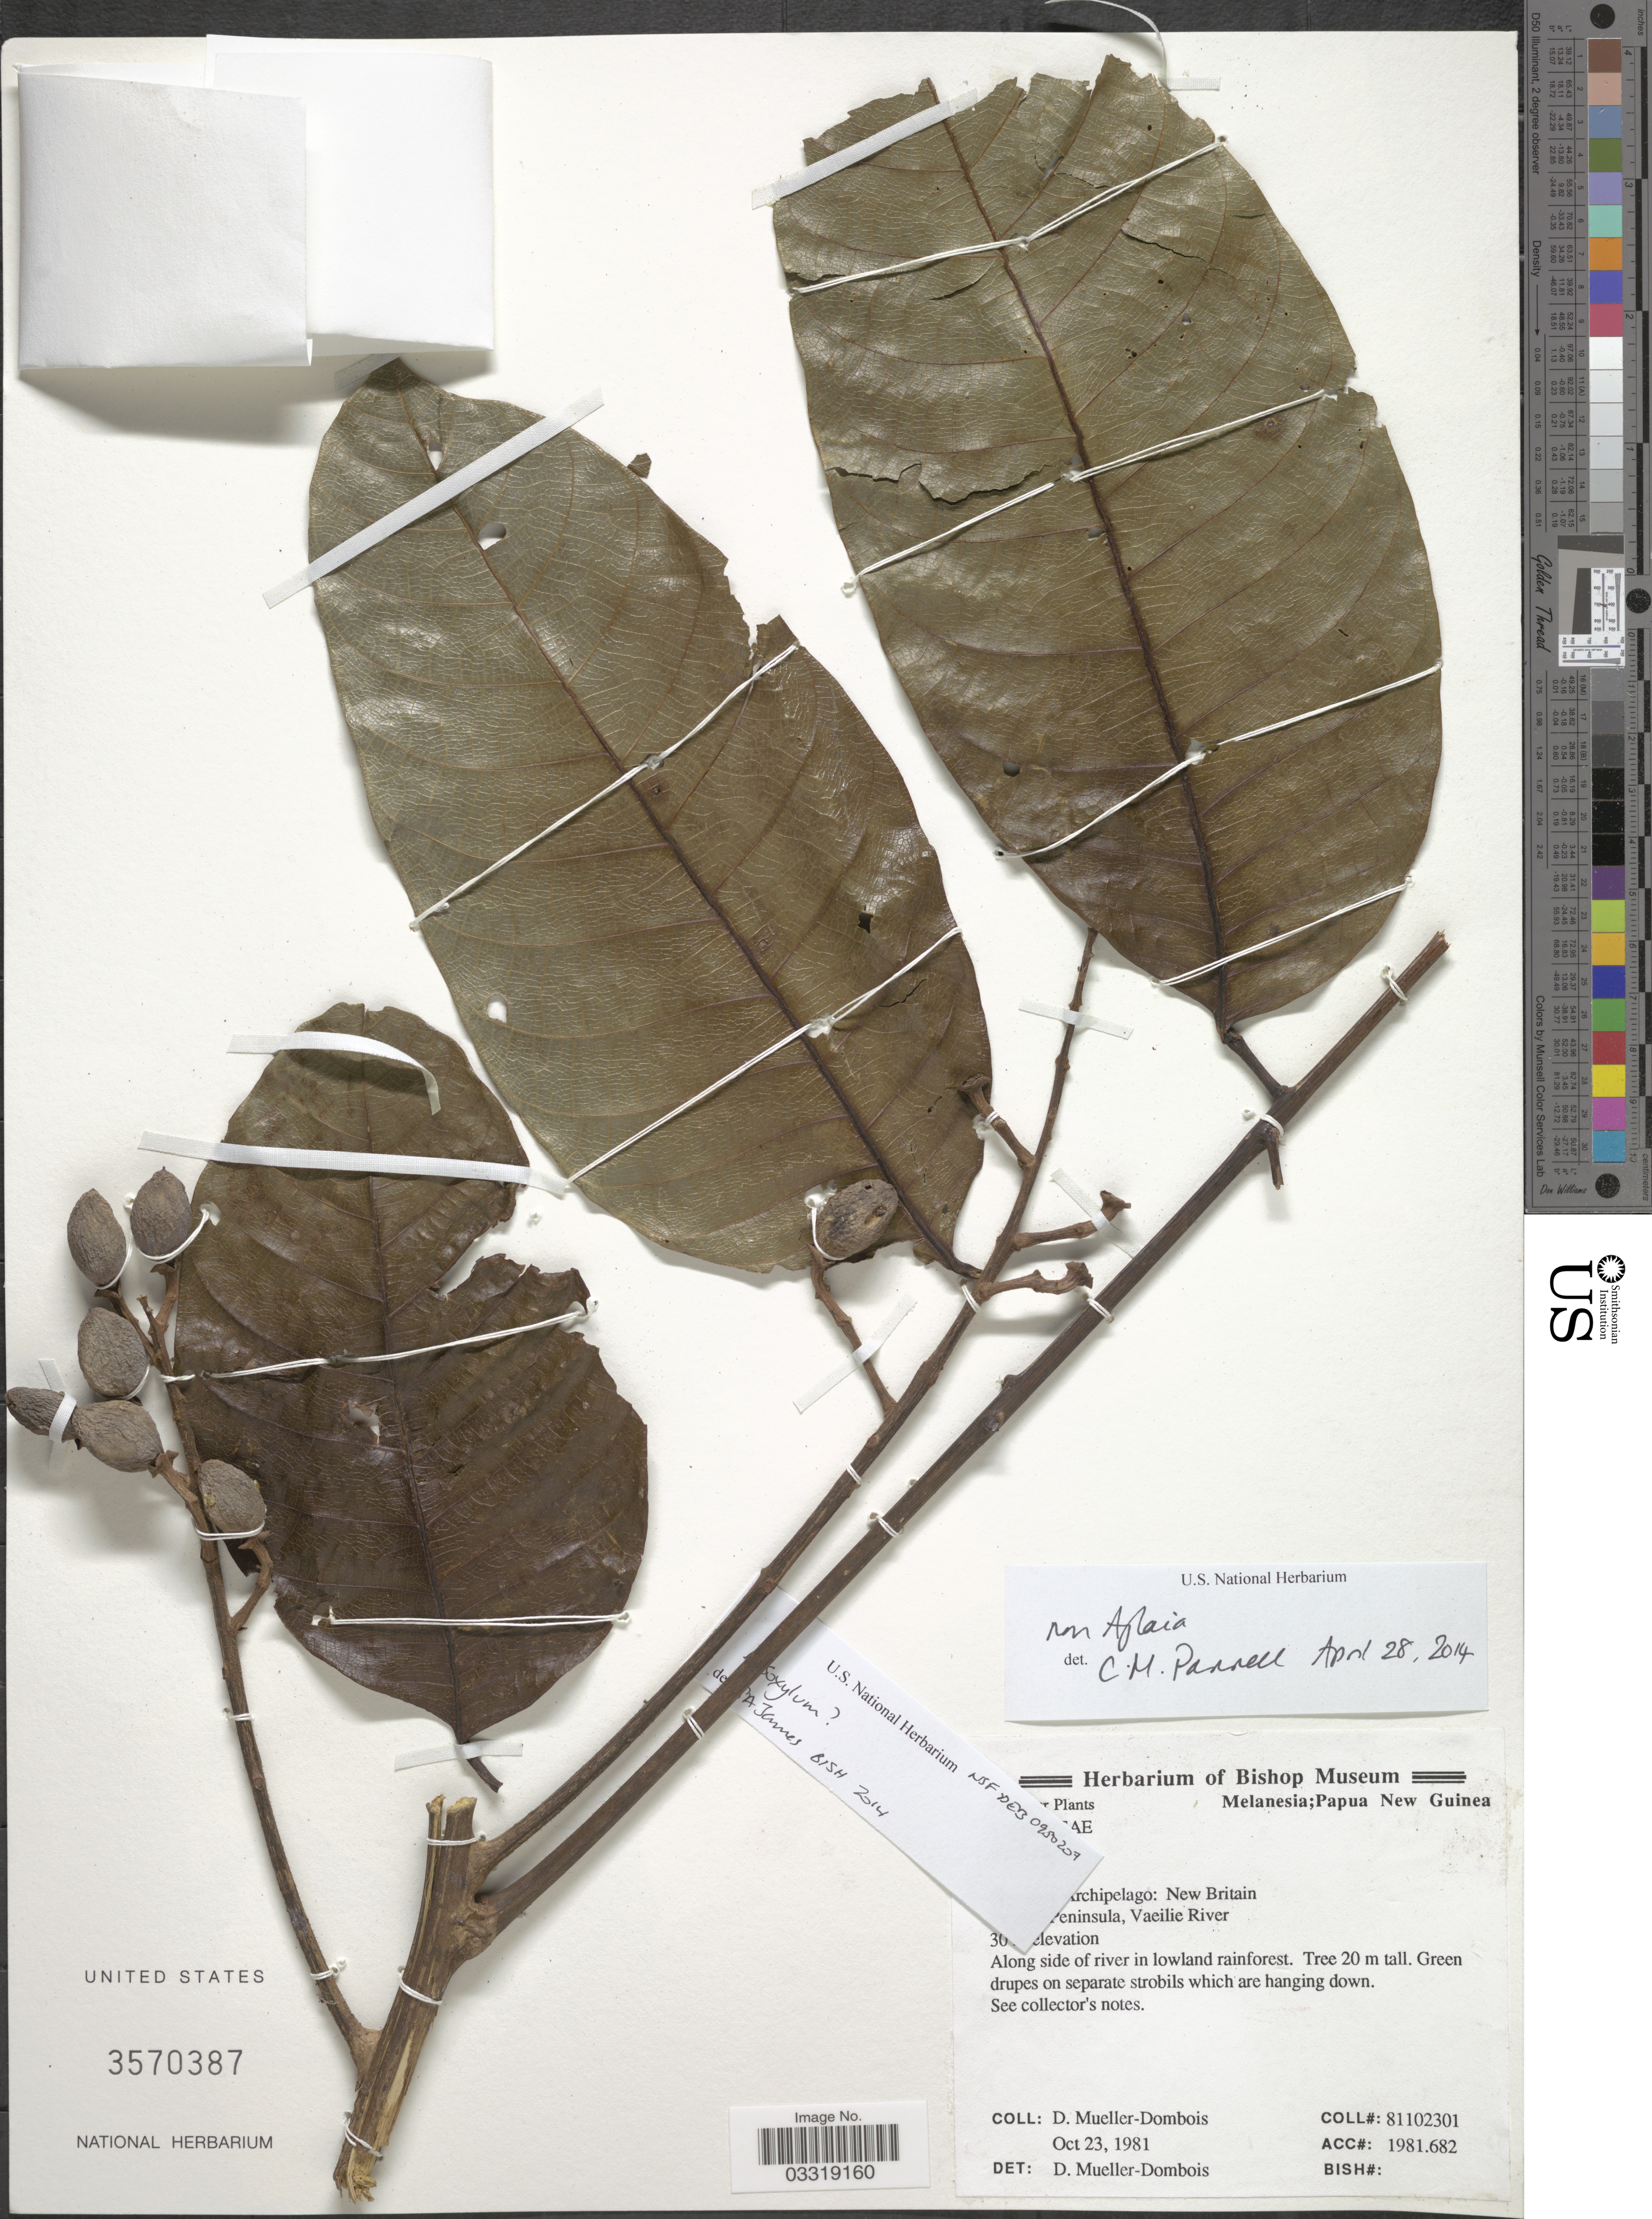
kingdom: Plantae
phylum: Tracheophyta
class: Magnoliopsida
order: Sapindales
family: Meliaceae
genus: Dysoxylum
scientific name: Dysoxylum sp.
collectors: D. Mueller-Dombois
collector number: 81102301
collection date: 1981-10-23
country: Papua New Guinea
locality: [illegible text] Archipelago: New Britain. [illegible text] Peninsula, Vaeilie River.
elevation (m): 30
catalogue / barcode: US 3570387